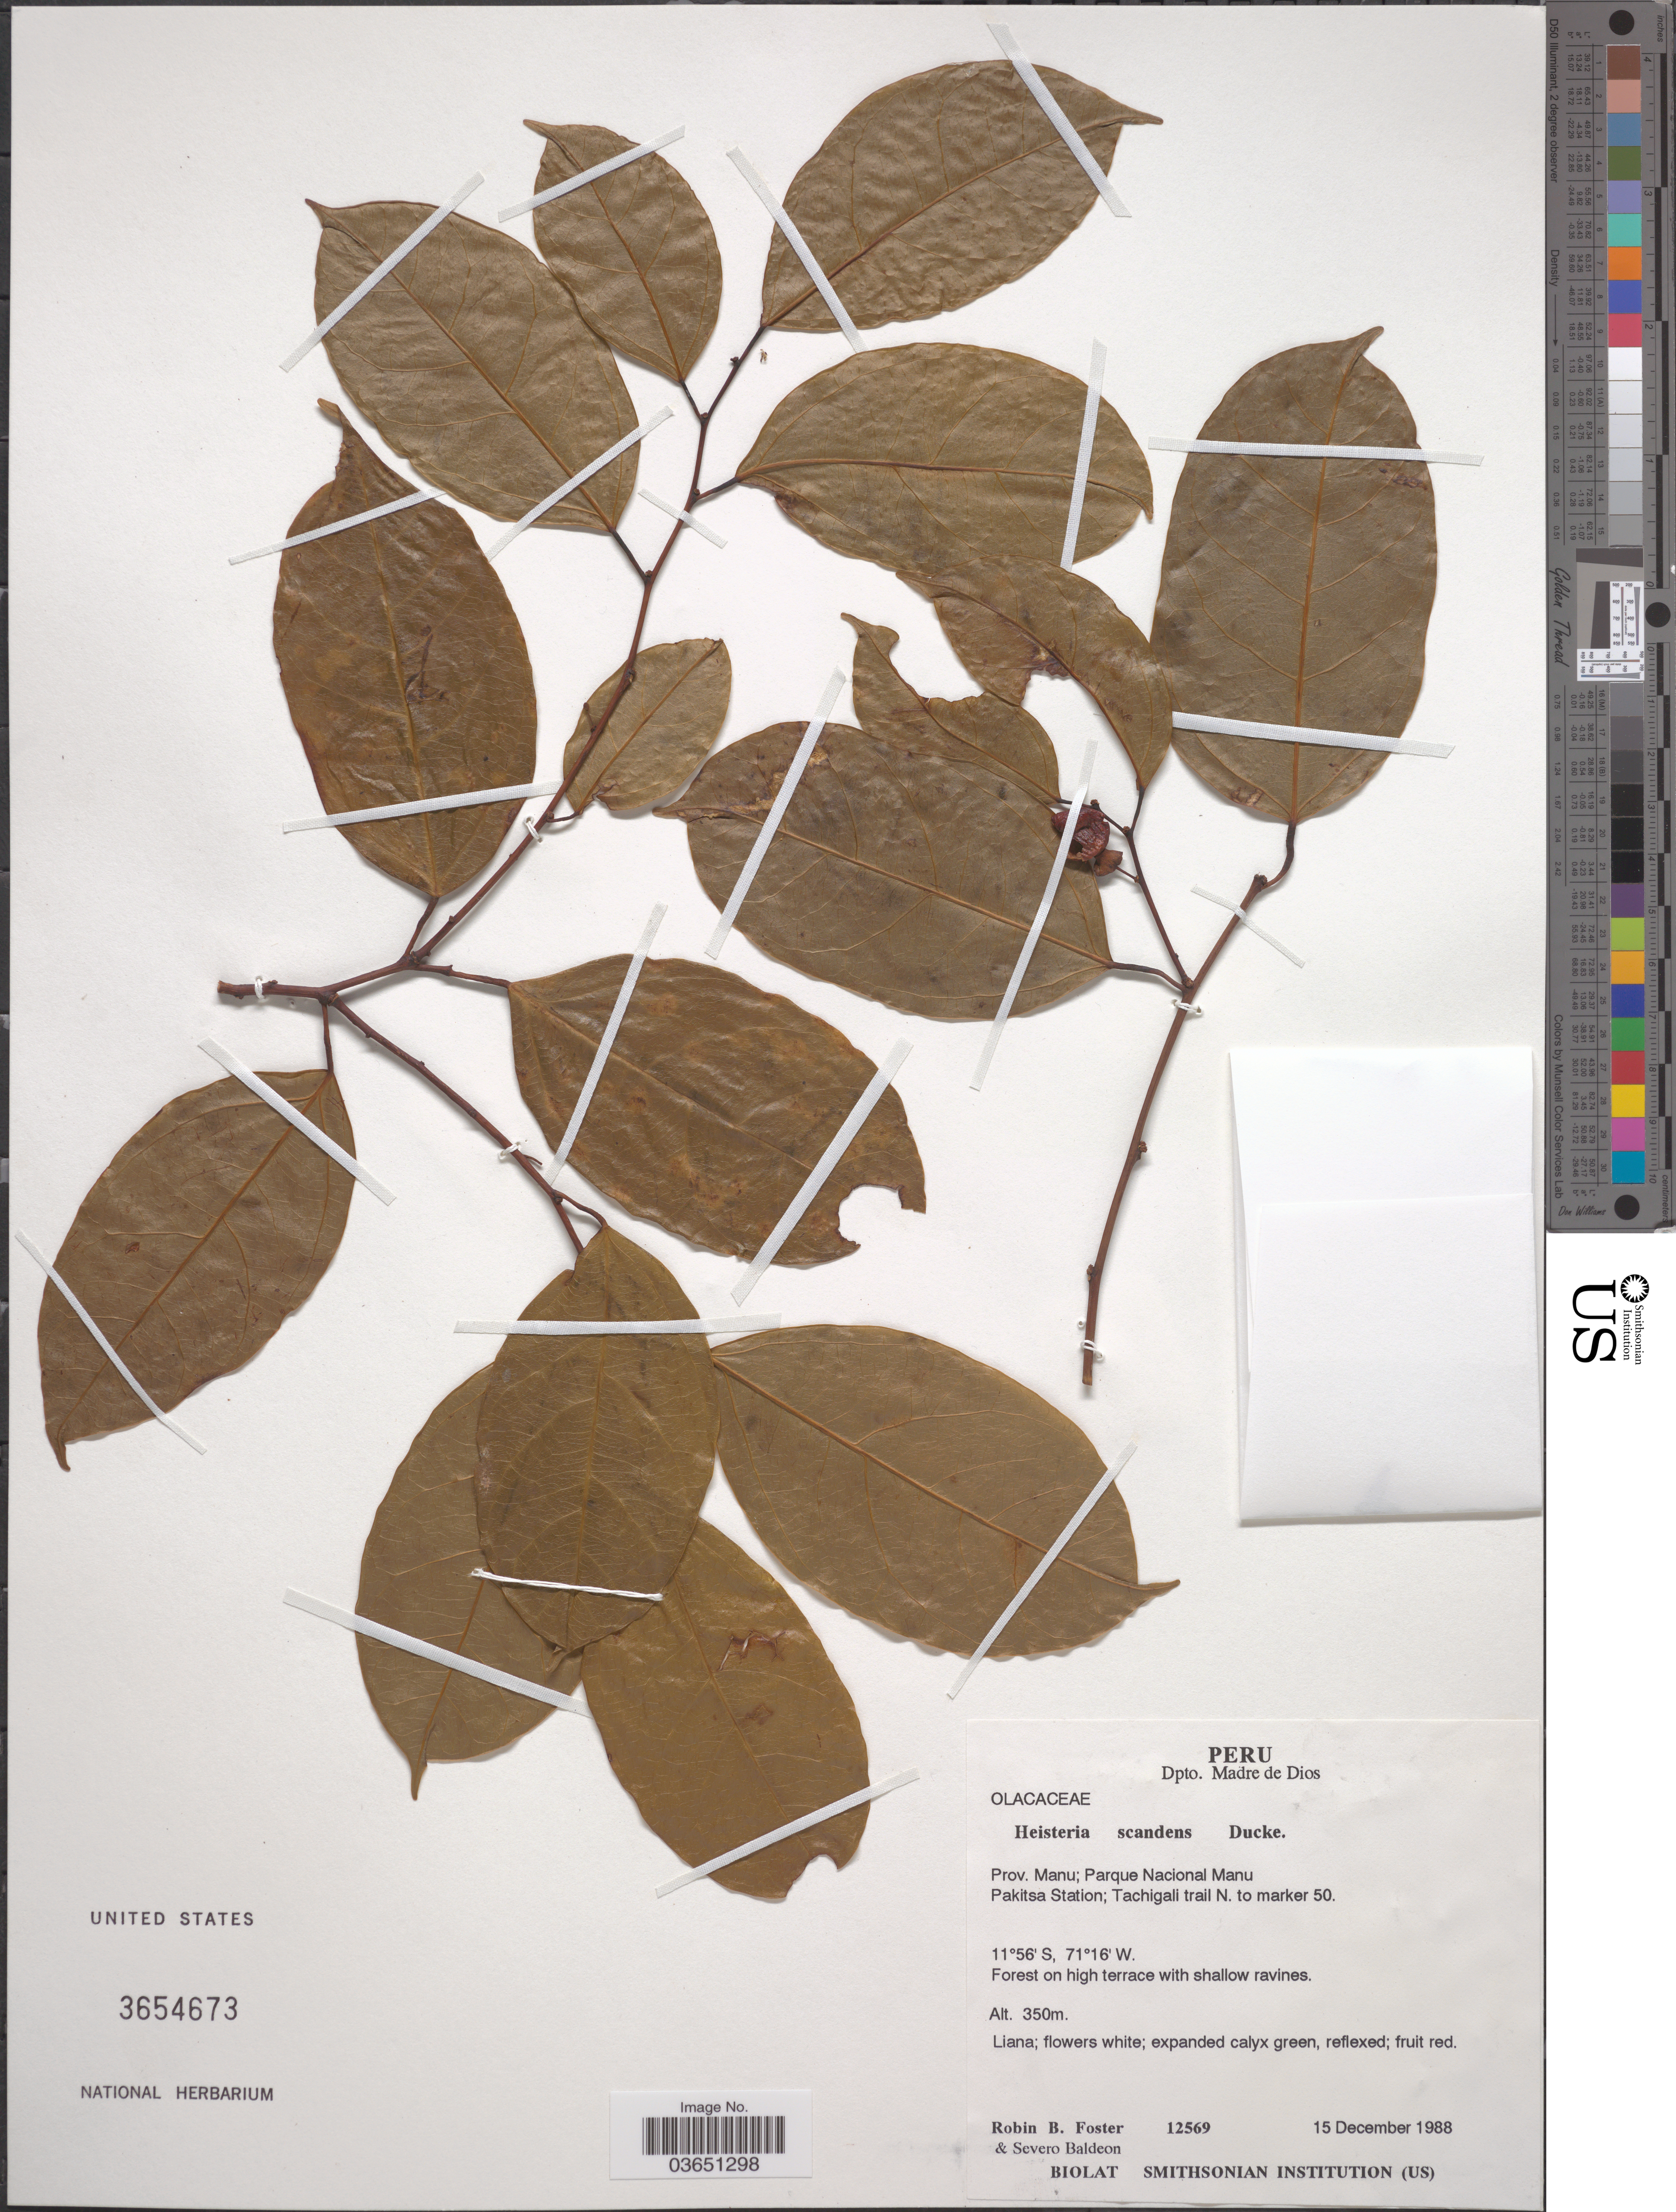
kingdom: Plantae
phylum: Tracheophyta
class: Magnoliopsida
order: Santalales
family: Erythropalaceae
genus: Heisteria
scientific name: Heisteria scandens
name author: Ducke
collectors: R. B. Foster & S. Baldeon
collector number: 12569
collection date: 1988-12-15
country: Peru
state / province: Madre de Dios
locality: Dpto. Madre de Dios. Prov. Manu; Parque Nacional Manu. Pakitsa Station; Tachigali trail N. to marker 50.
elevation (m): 350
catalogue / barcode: US 3654673